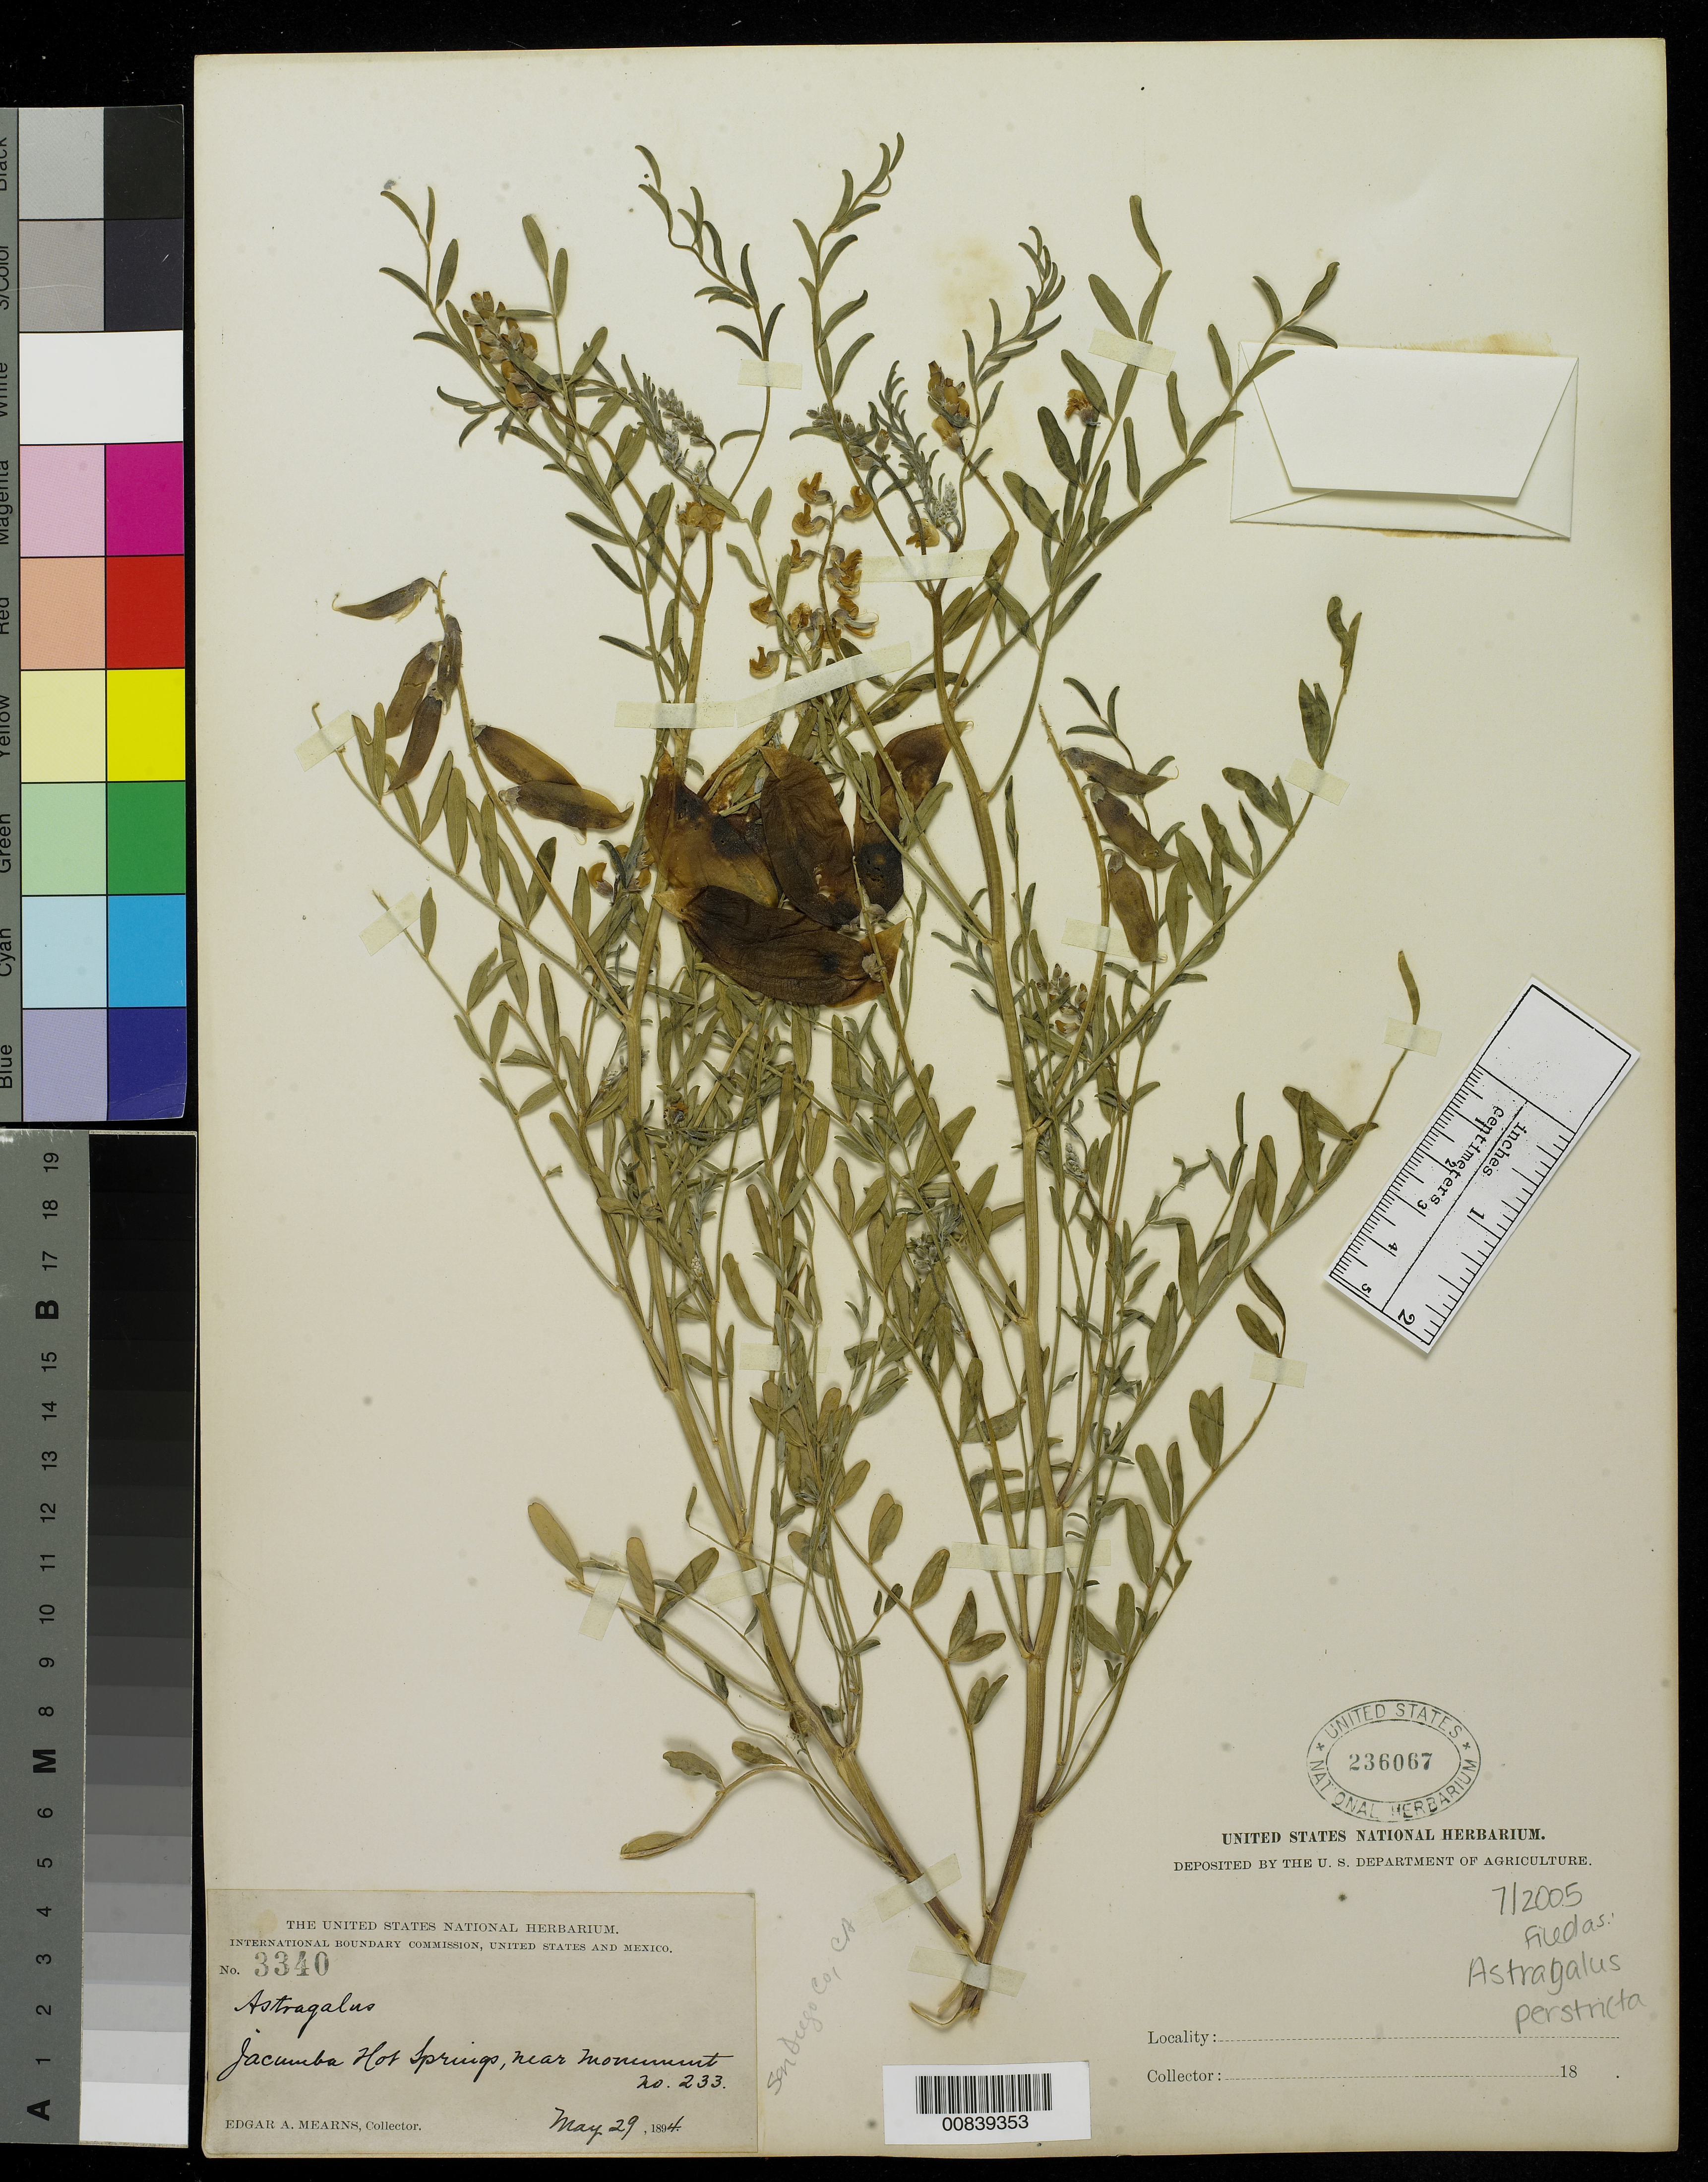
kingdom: Plantae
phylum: Tracheophyta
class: Magnoliopsida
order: Fabales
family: Fabaceae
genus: Astragalus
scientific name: Astragalus douglasii var. perstrictus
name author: (Torr.) A. Gray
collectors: E. A. Mearns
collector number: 3340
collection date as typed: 29 May 1894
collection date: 1894-05-29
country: United States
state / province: California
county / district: San Diego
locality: Jacumba Hot Springs, near monument no. 233.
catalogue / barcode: US 236067